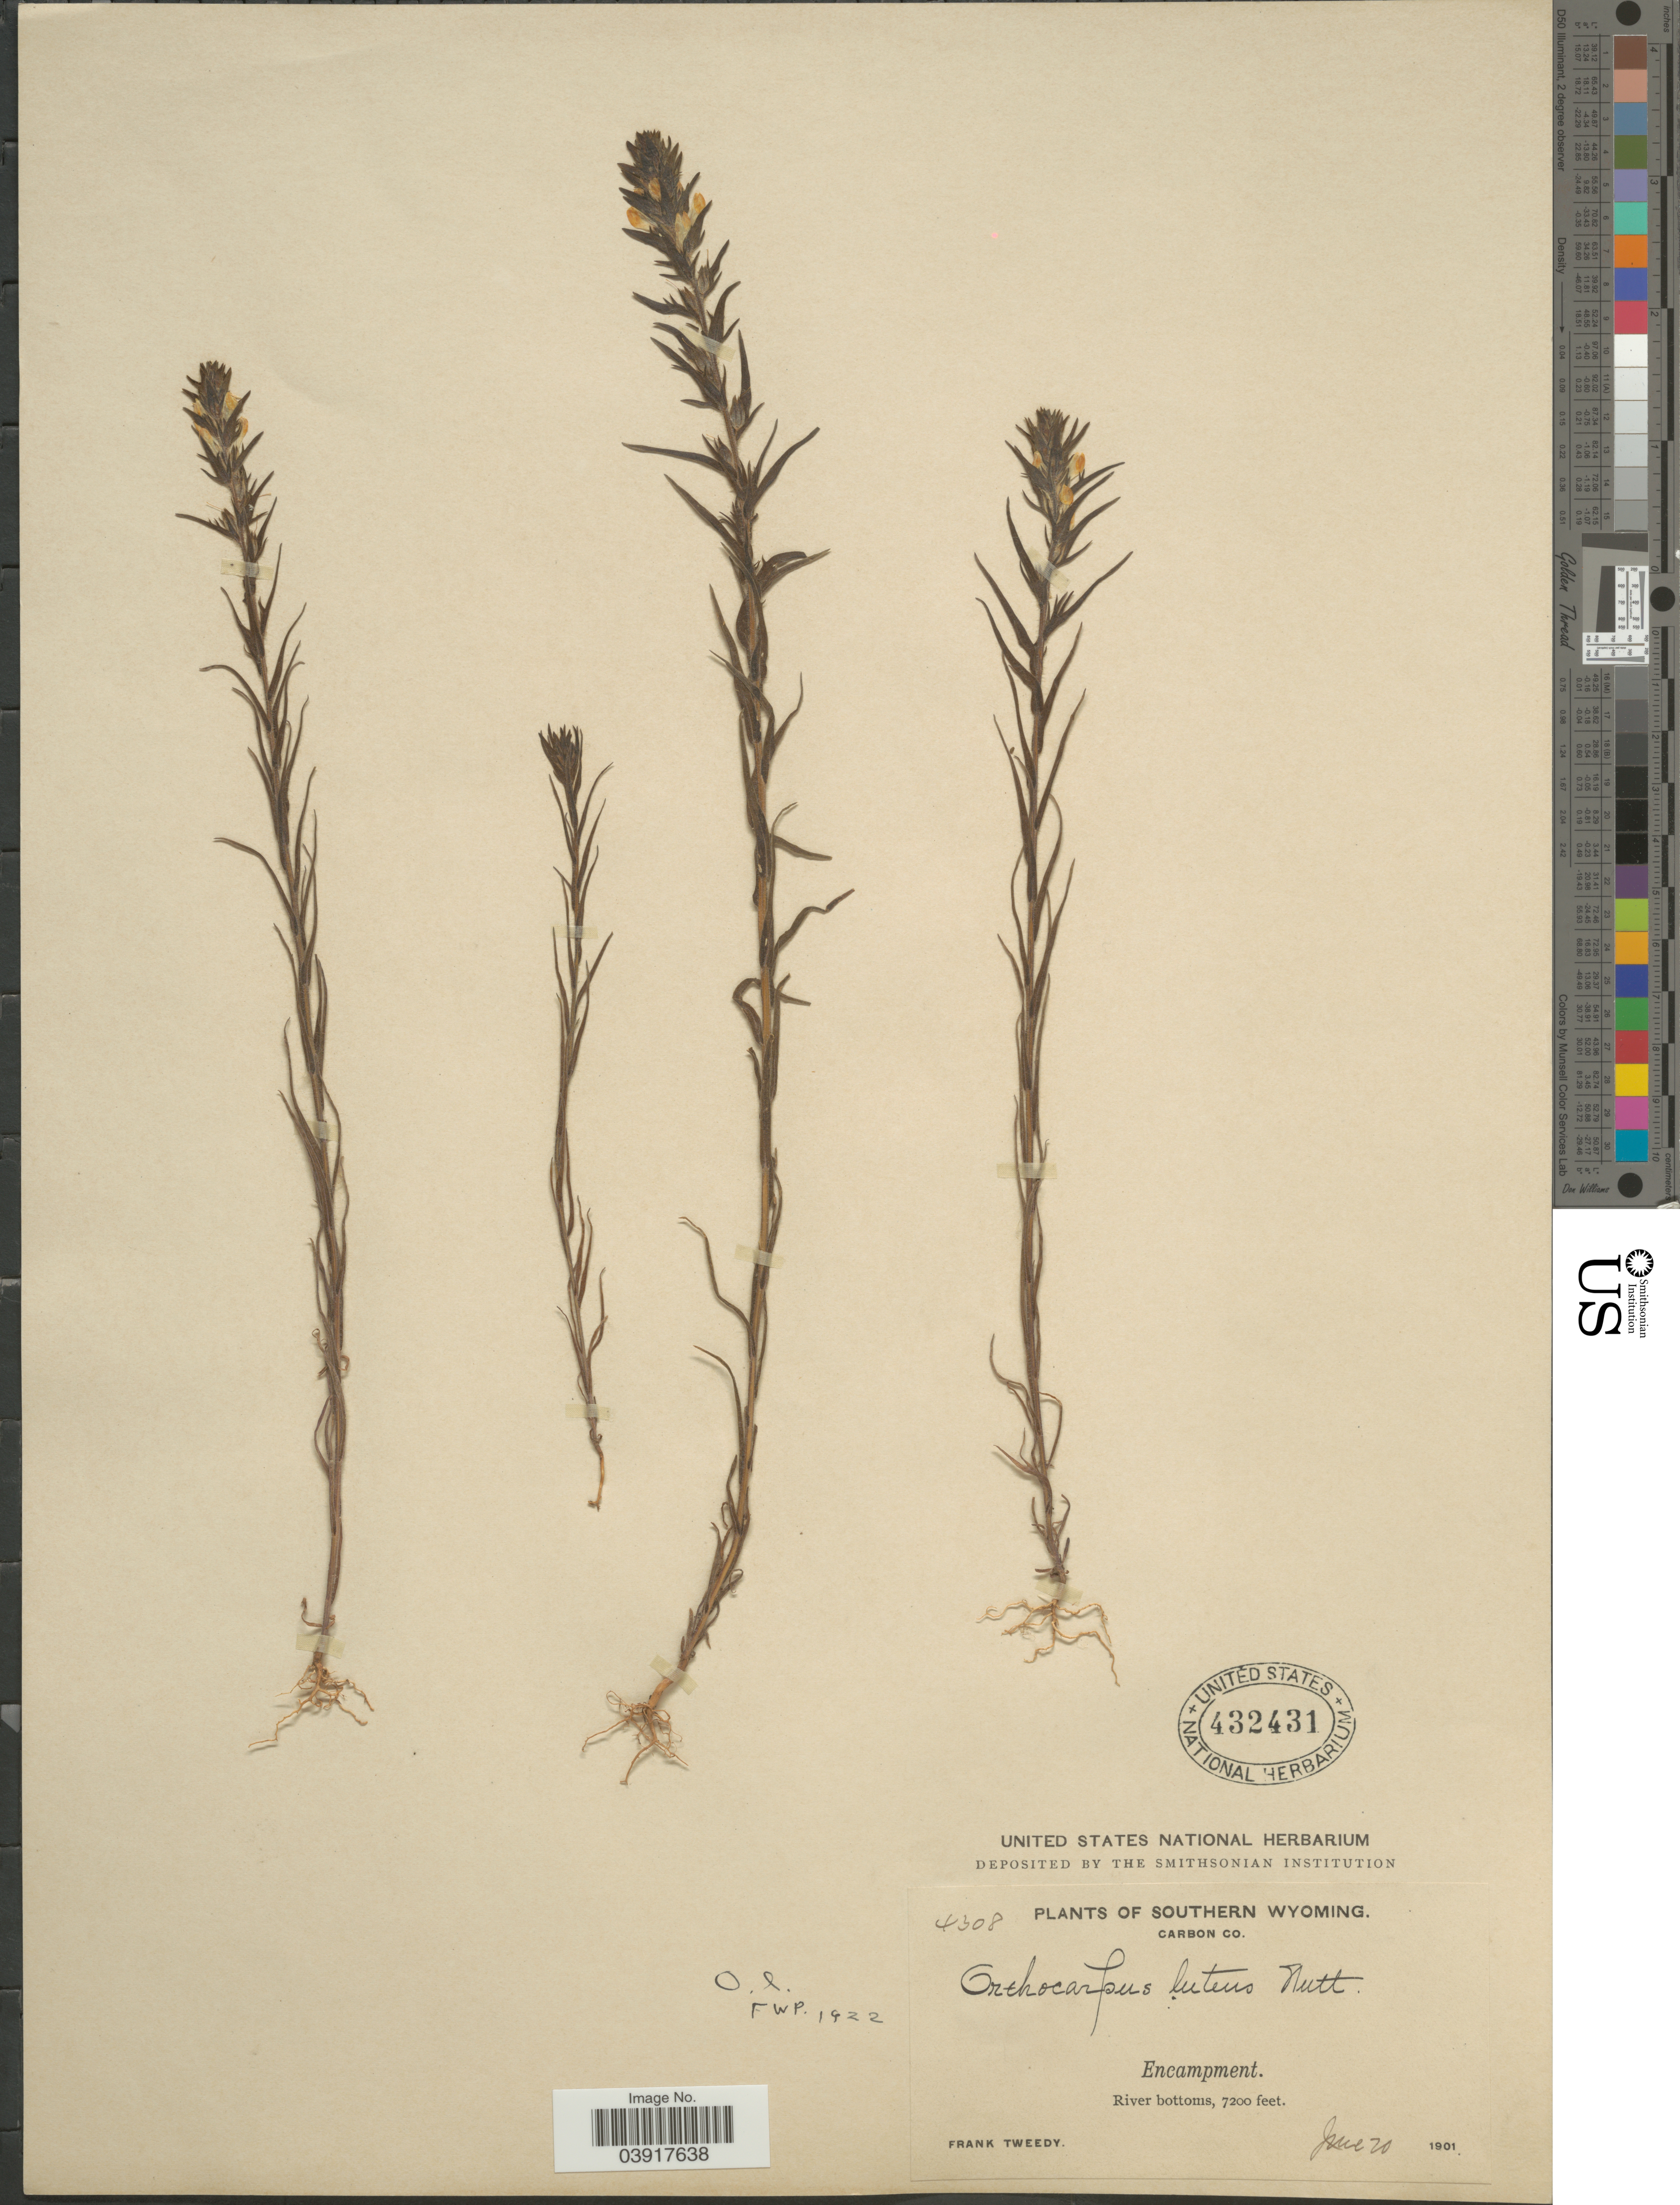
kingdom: Plantae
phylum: Tracheophyta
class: Magnoliopsida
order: Lamiales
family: Orobanchaceae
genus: Orthocarpus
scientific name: Orthocarpus luteus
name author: Nutt.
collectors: F. Tweedy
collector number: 4308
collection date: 1901-06-20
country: United States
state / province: Wyoming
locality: Southern Wyoming. Carbon Co. Encampment.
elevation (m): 2195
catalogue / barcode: US 432431